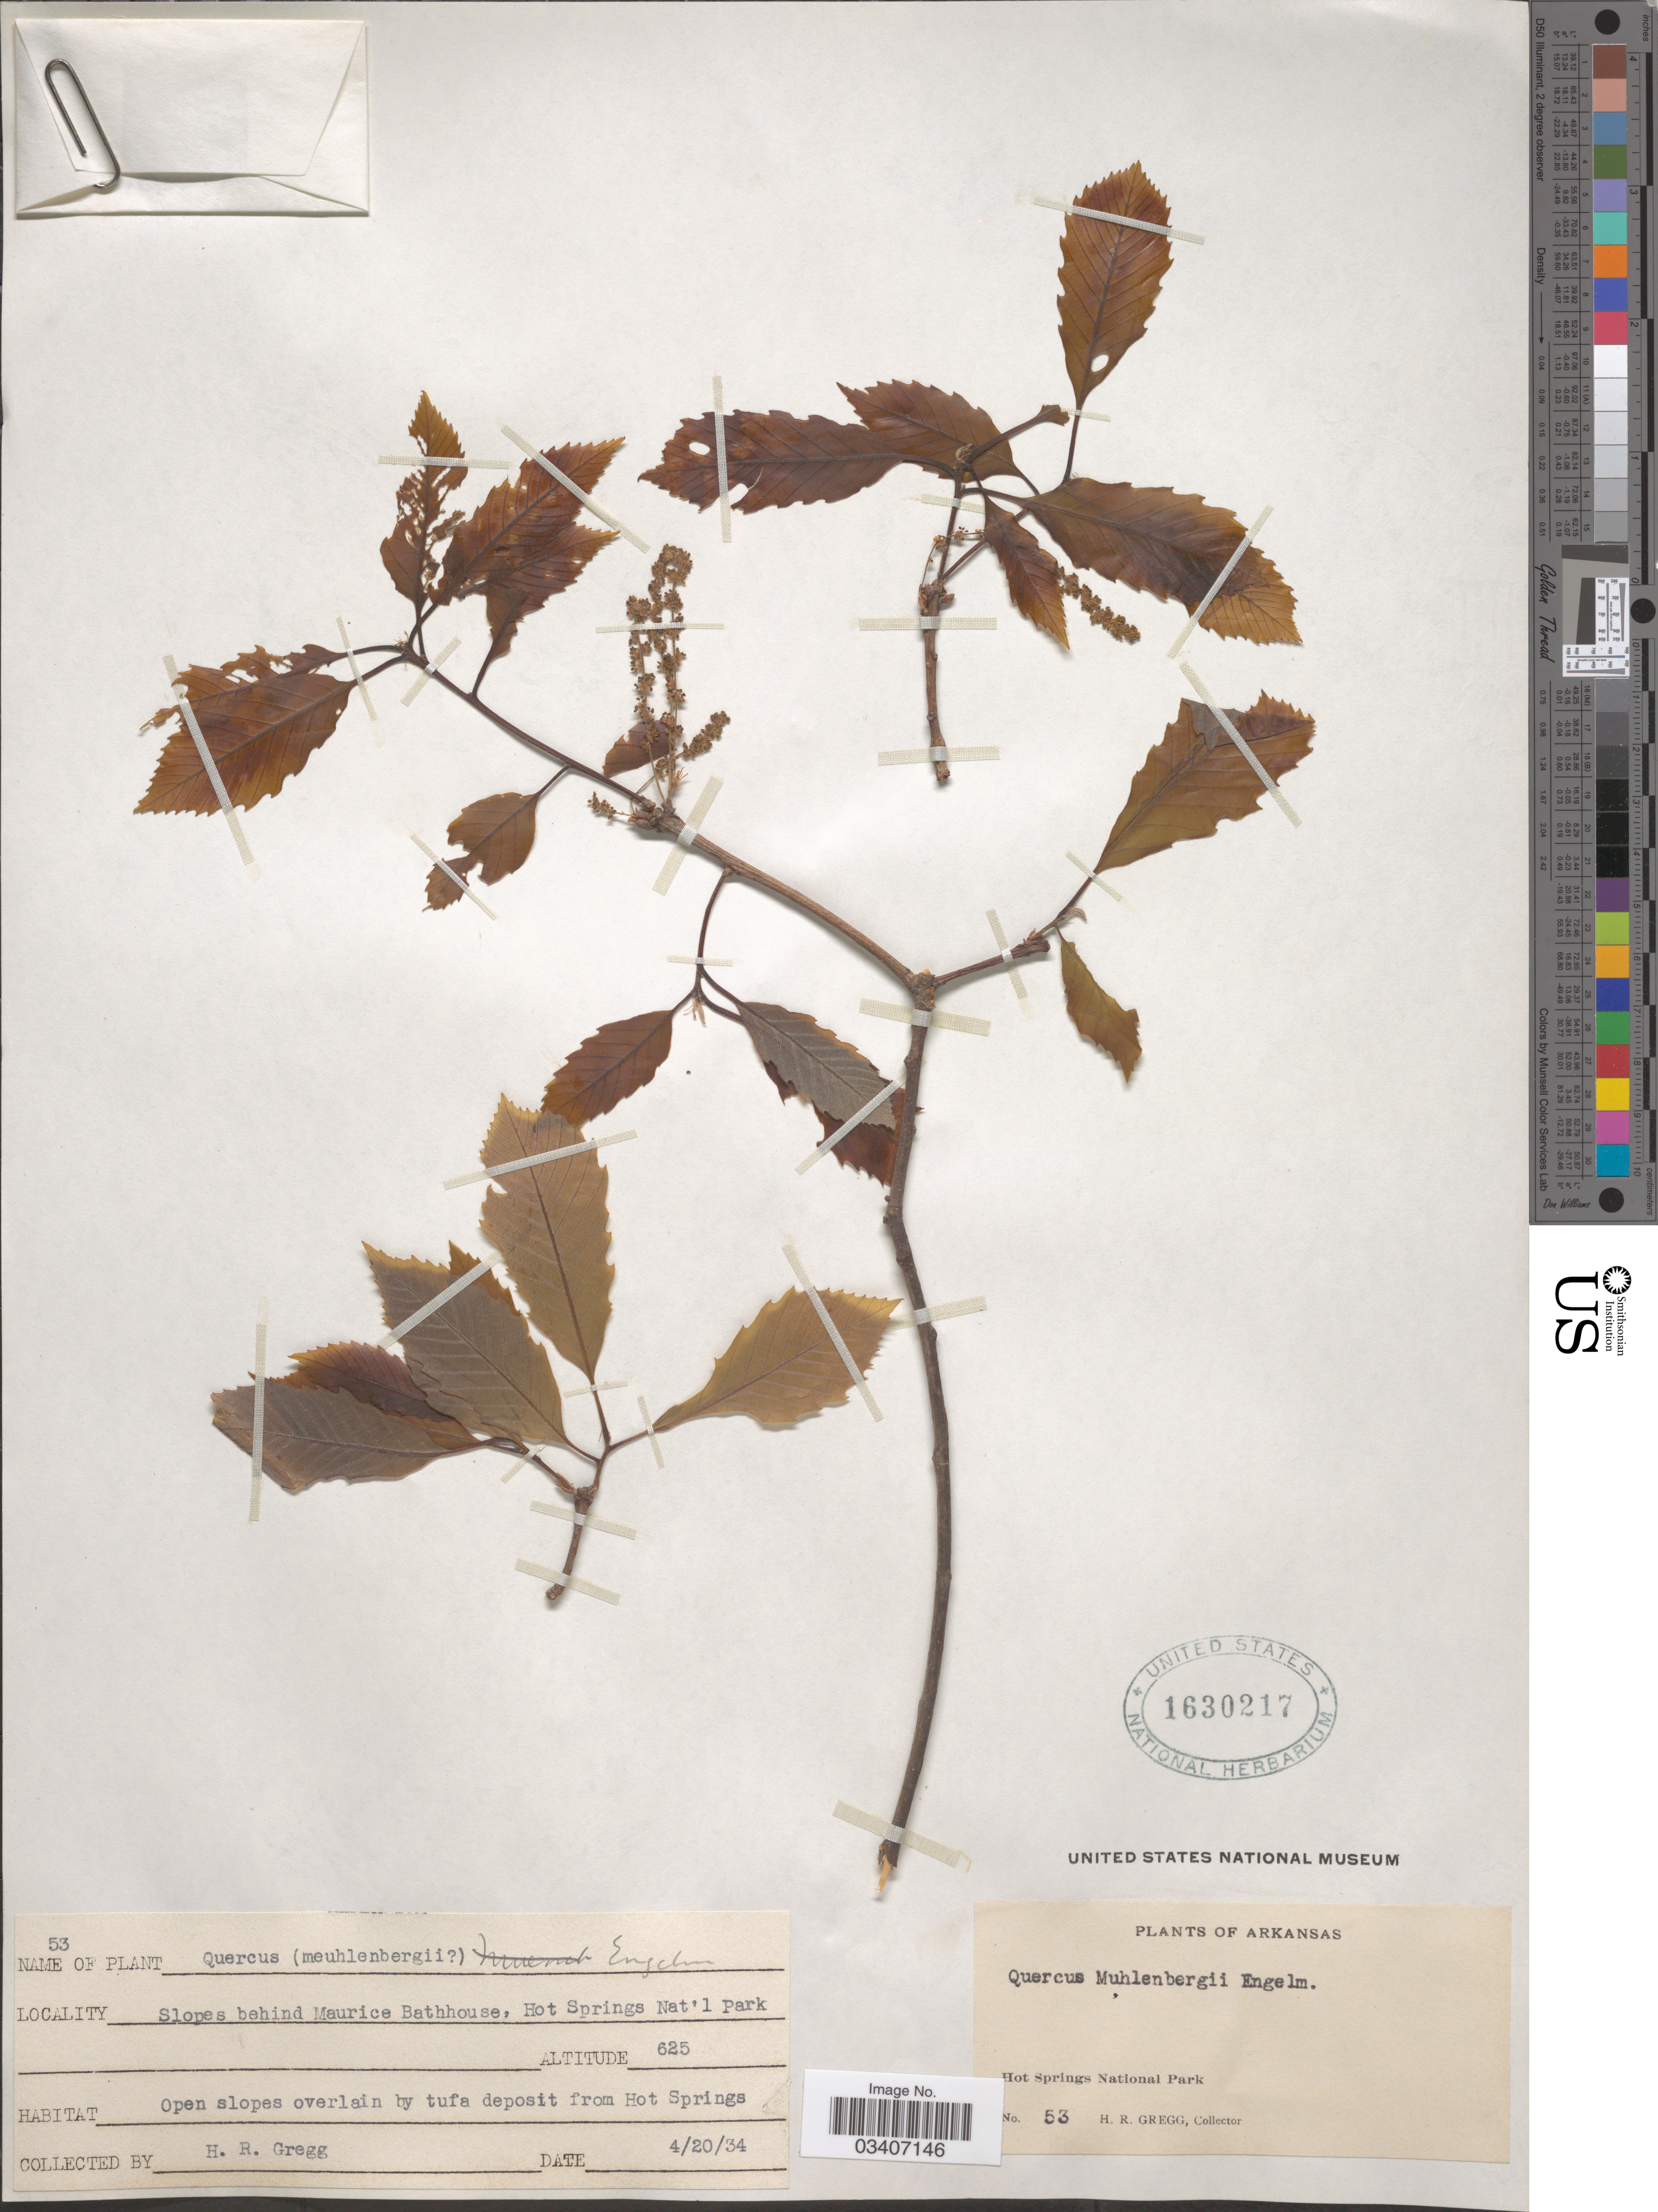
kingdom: Plantae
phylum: Tracheophyta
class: Magnoliopsida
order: Fagales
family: Fagaceae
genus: Quercus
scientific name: Quercus muehlenbergii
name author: Engelm.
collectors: H. Gregg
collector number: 53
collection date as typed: Transcribed d/m/y: 20/4/34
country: United States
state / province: Arkansas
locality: Hot Springs National Park. Slopes behind Maurice Bathhouse.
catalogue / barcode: US 1630217